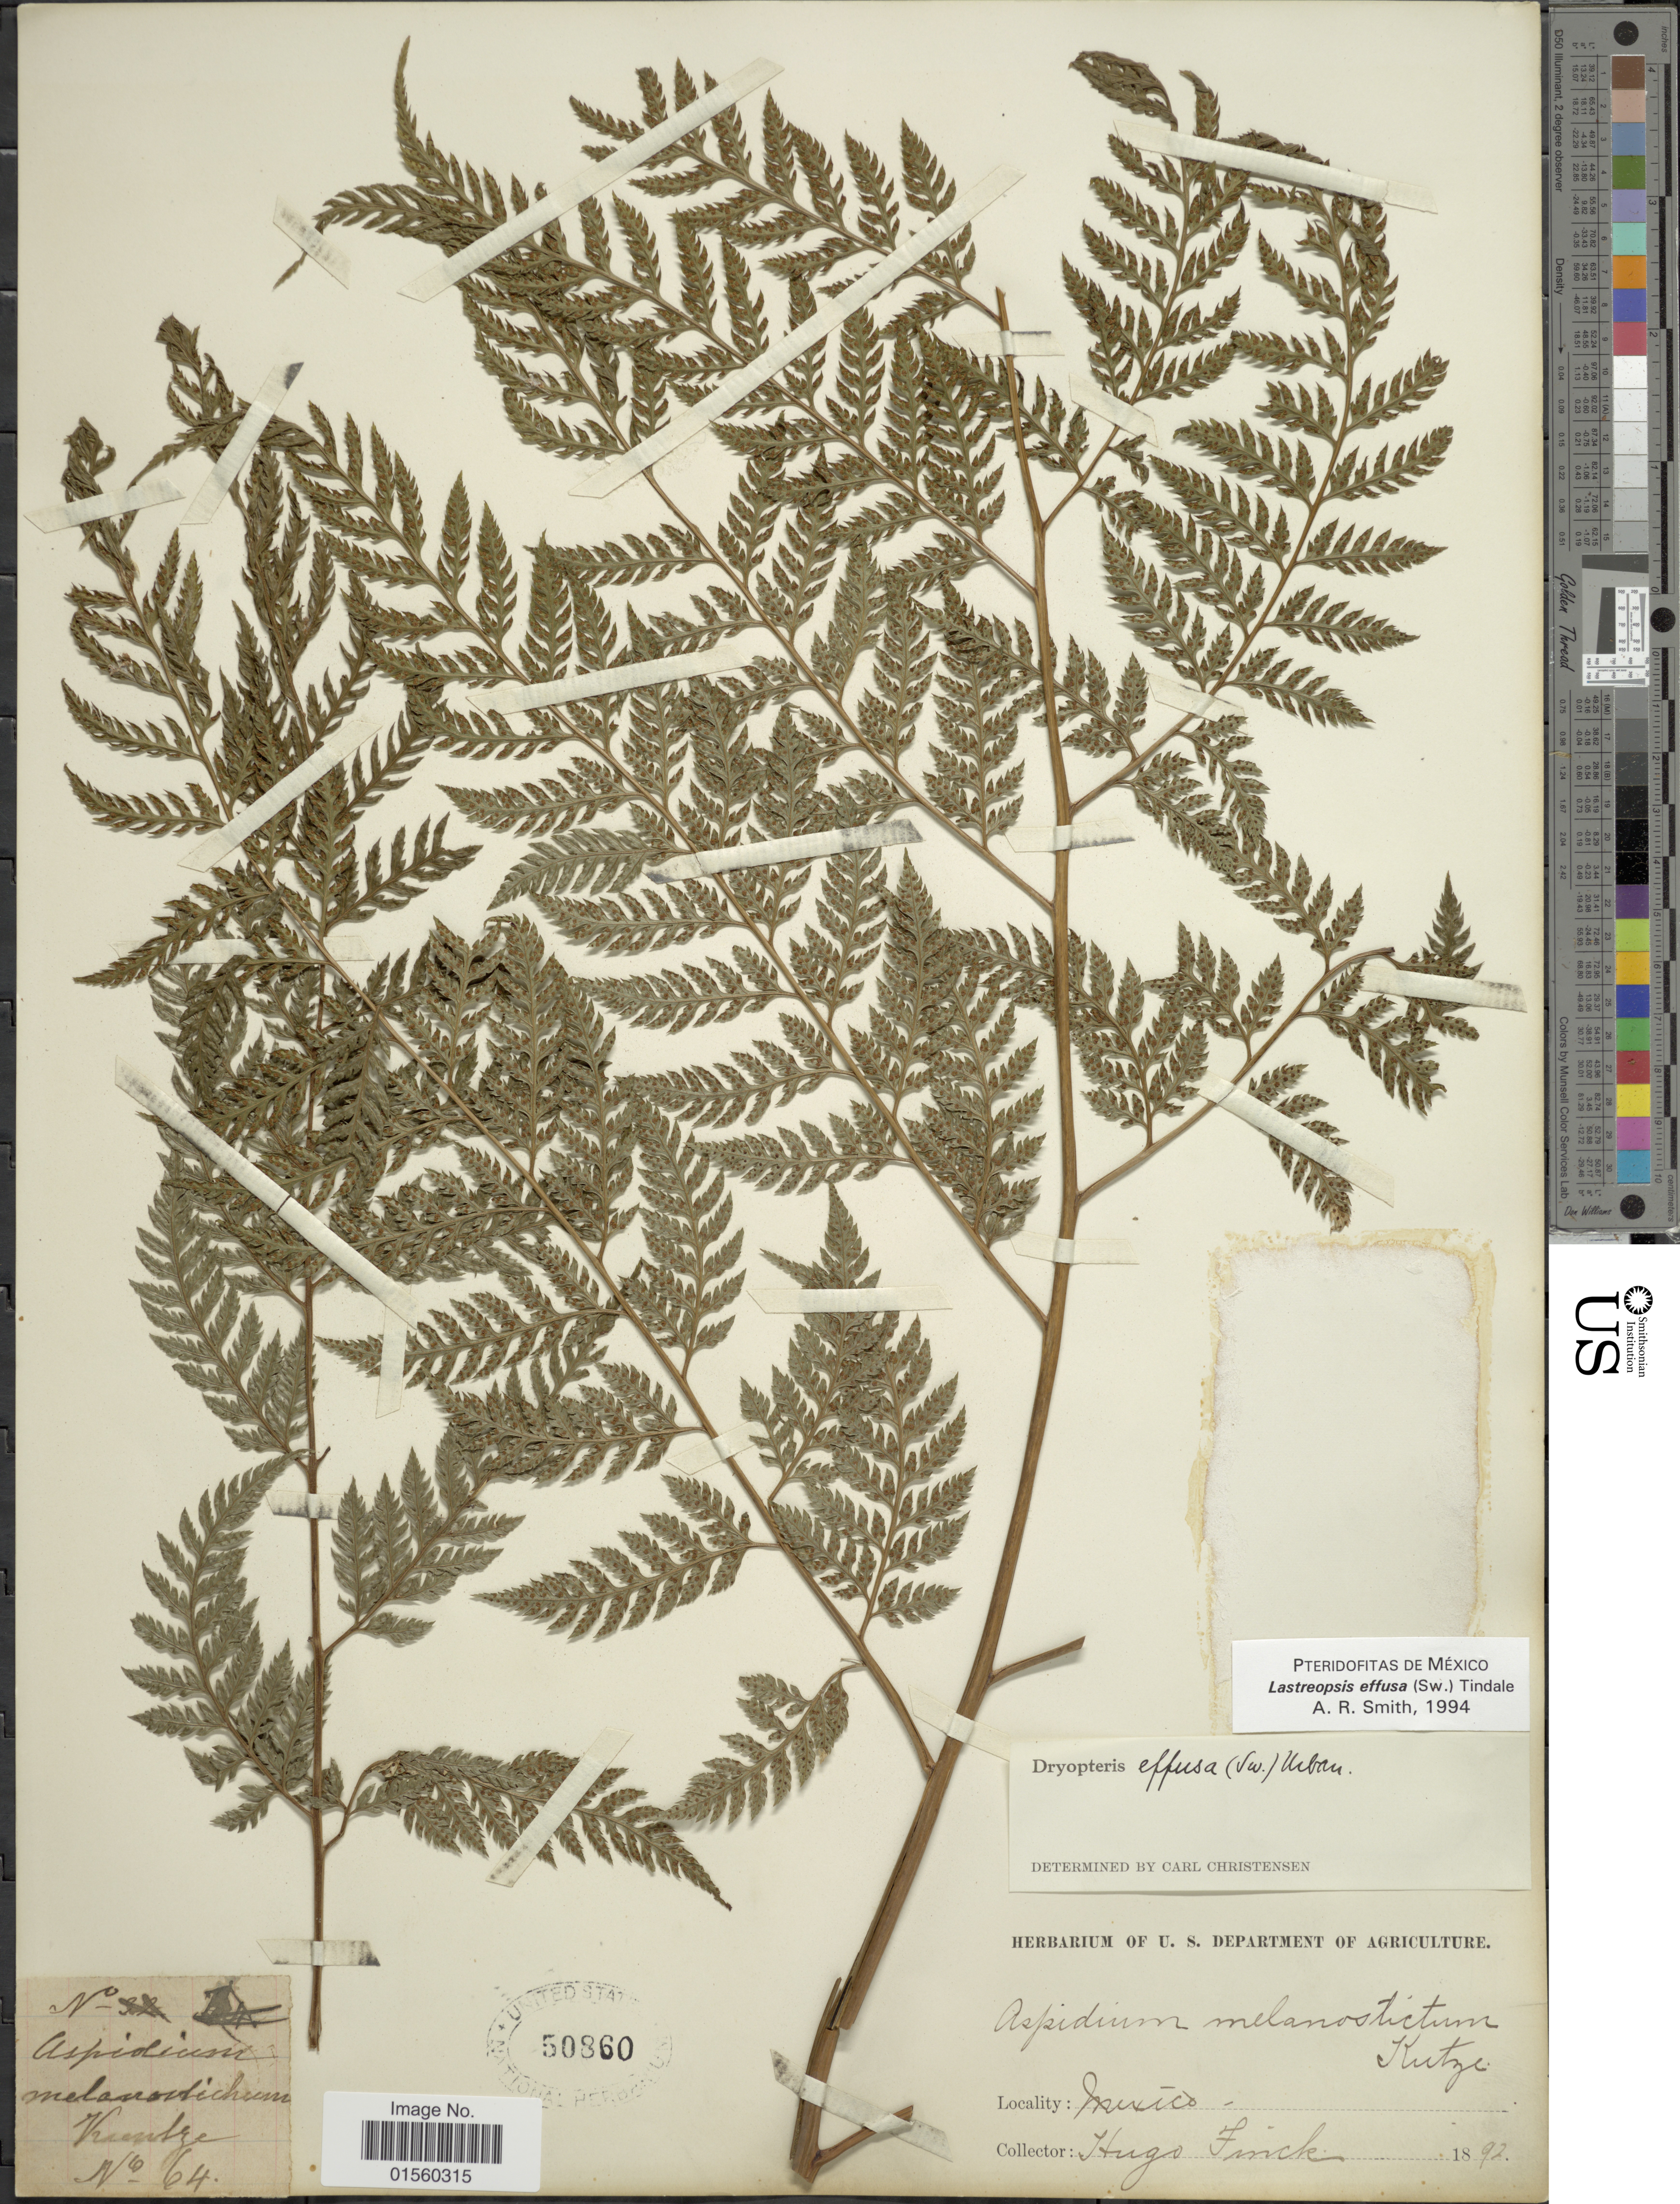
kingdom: Plantae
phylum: Tracheophyta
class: Polypodiopsida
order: Polypodiales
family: Dryopteridaceae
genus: Parapolystichum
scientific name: Parapolystichum effusum var. effusum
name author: (Sw.) Ching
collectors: H. Finck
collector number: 64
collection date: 1892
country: Mexico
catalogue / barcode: US 50860